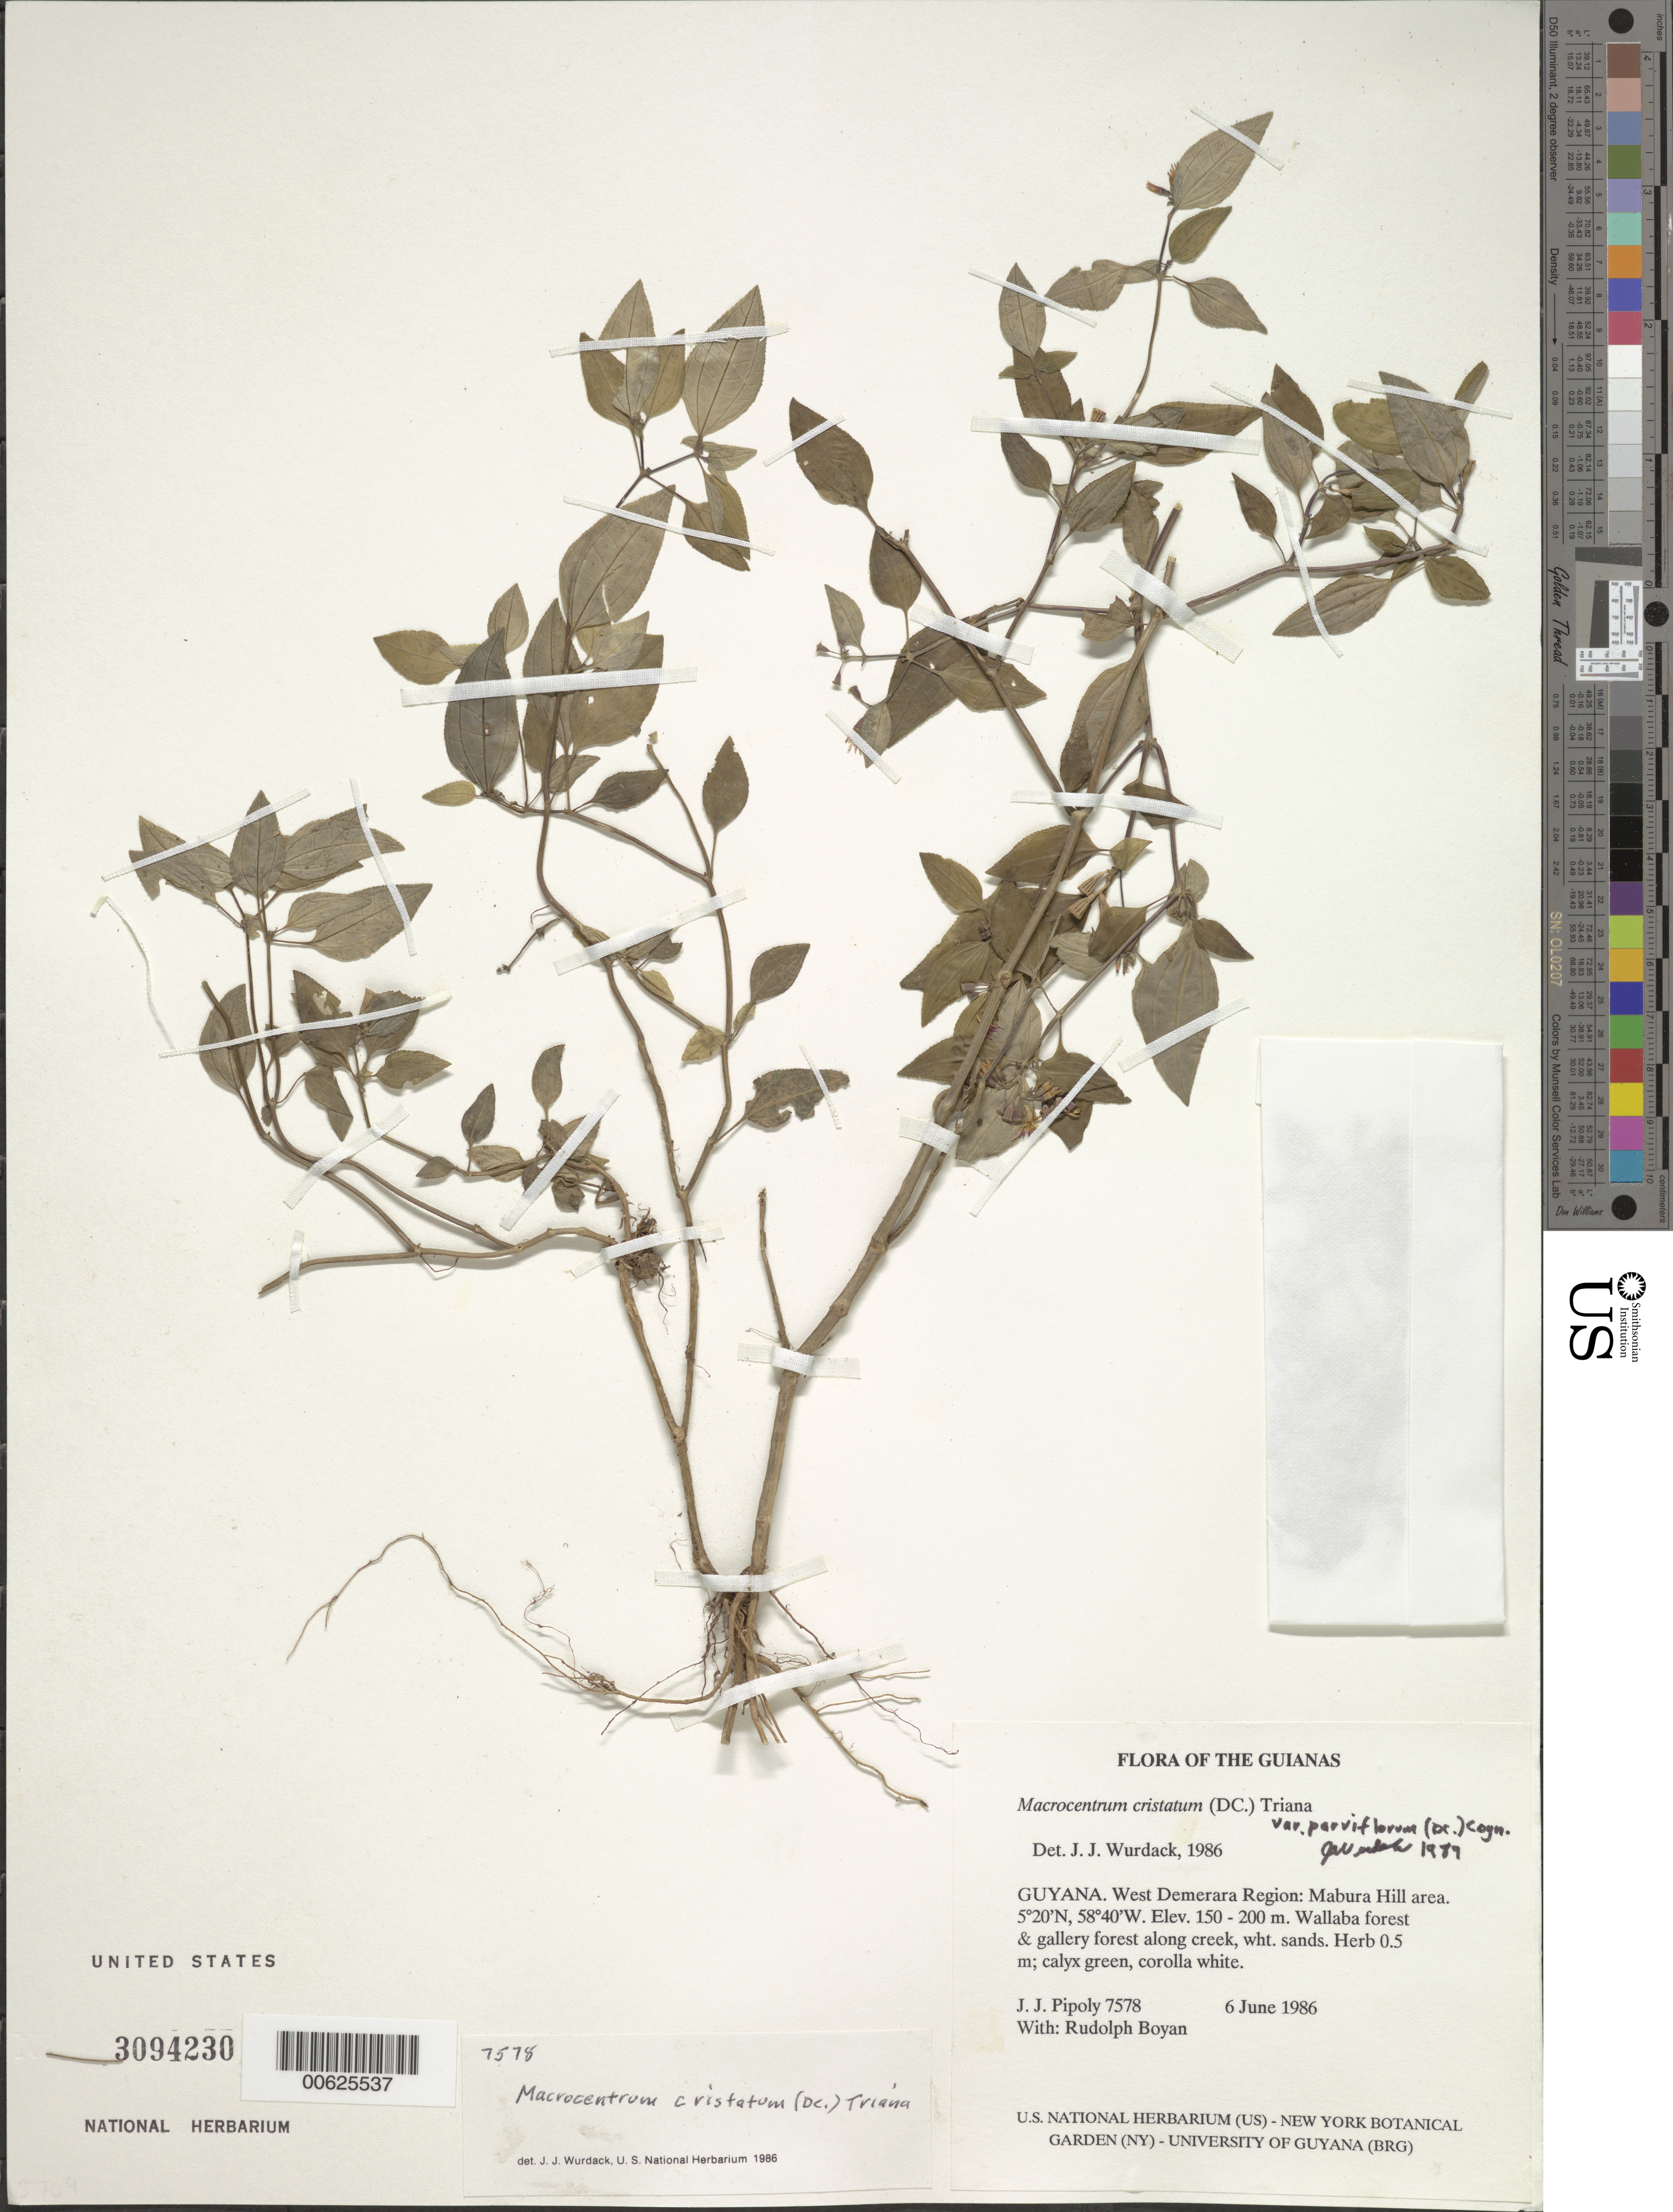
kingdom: Plantae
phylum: Tracheophyta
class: Magnoliopsida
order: Myrtales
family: Melastomataceae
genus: Macrocentrum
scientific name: Macrocentrum cristatum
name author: (DC.) Triana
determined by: Wurdack, John J., (US), US (UNITED STATES)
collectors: J. J. Pipoly & R. Boyan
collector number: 7578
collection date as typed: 6 June 1986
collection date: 1986-06-06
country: Guyana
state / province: U. Demerara-Berbice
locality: Mabura Hill area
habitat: Wallaba forest & gallery forest along creek, white sands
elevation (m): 150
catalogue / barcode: US 3094230